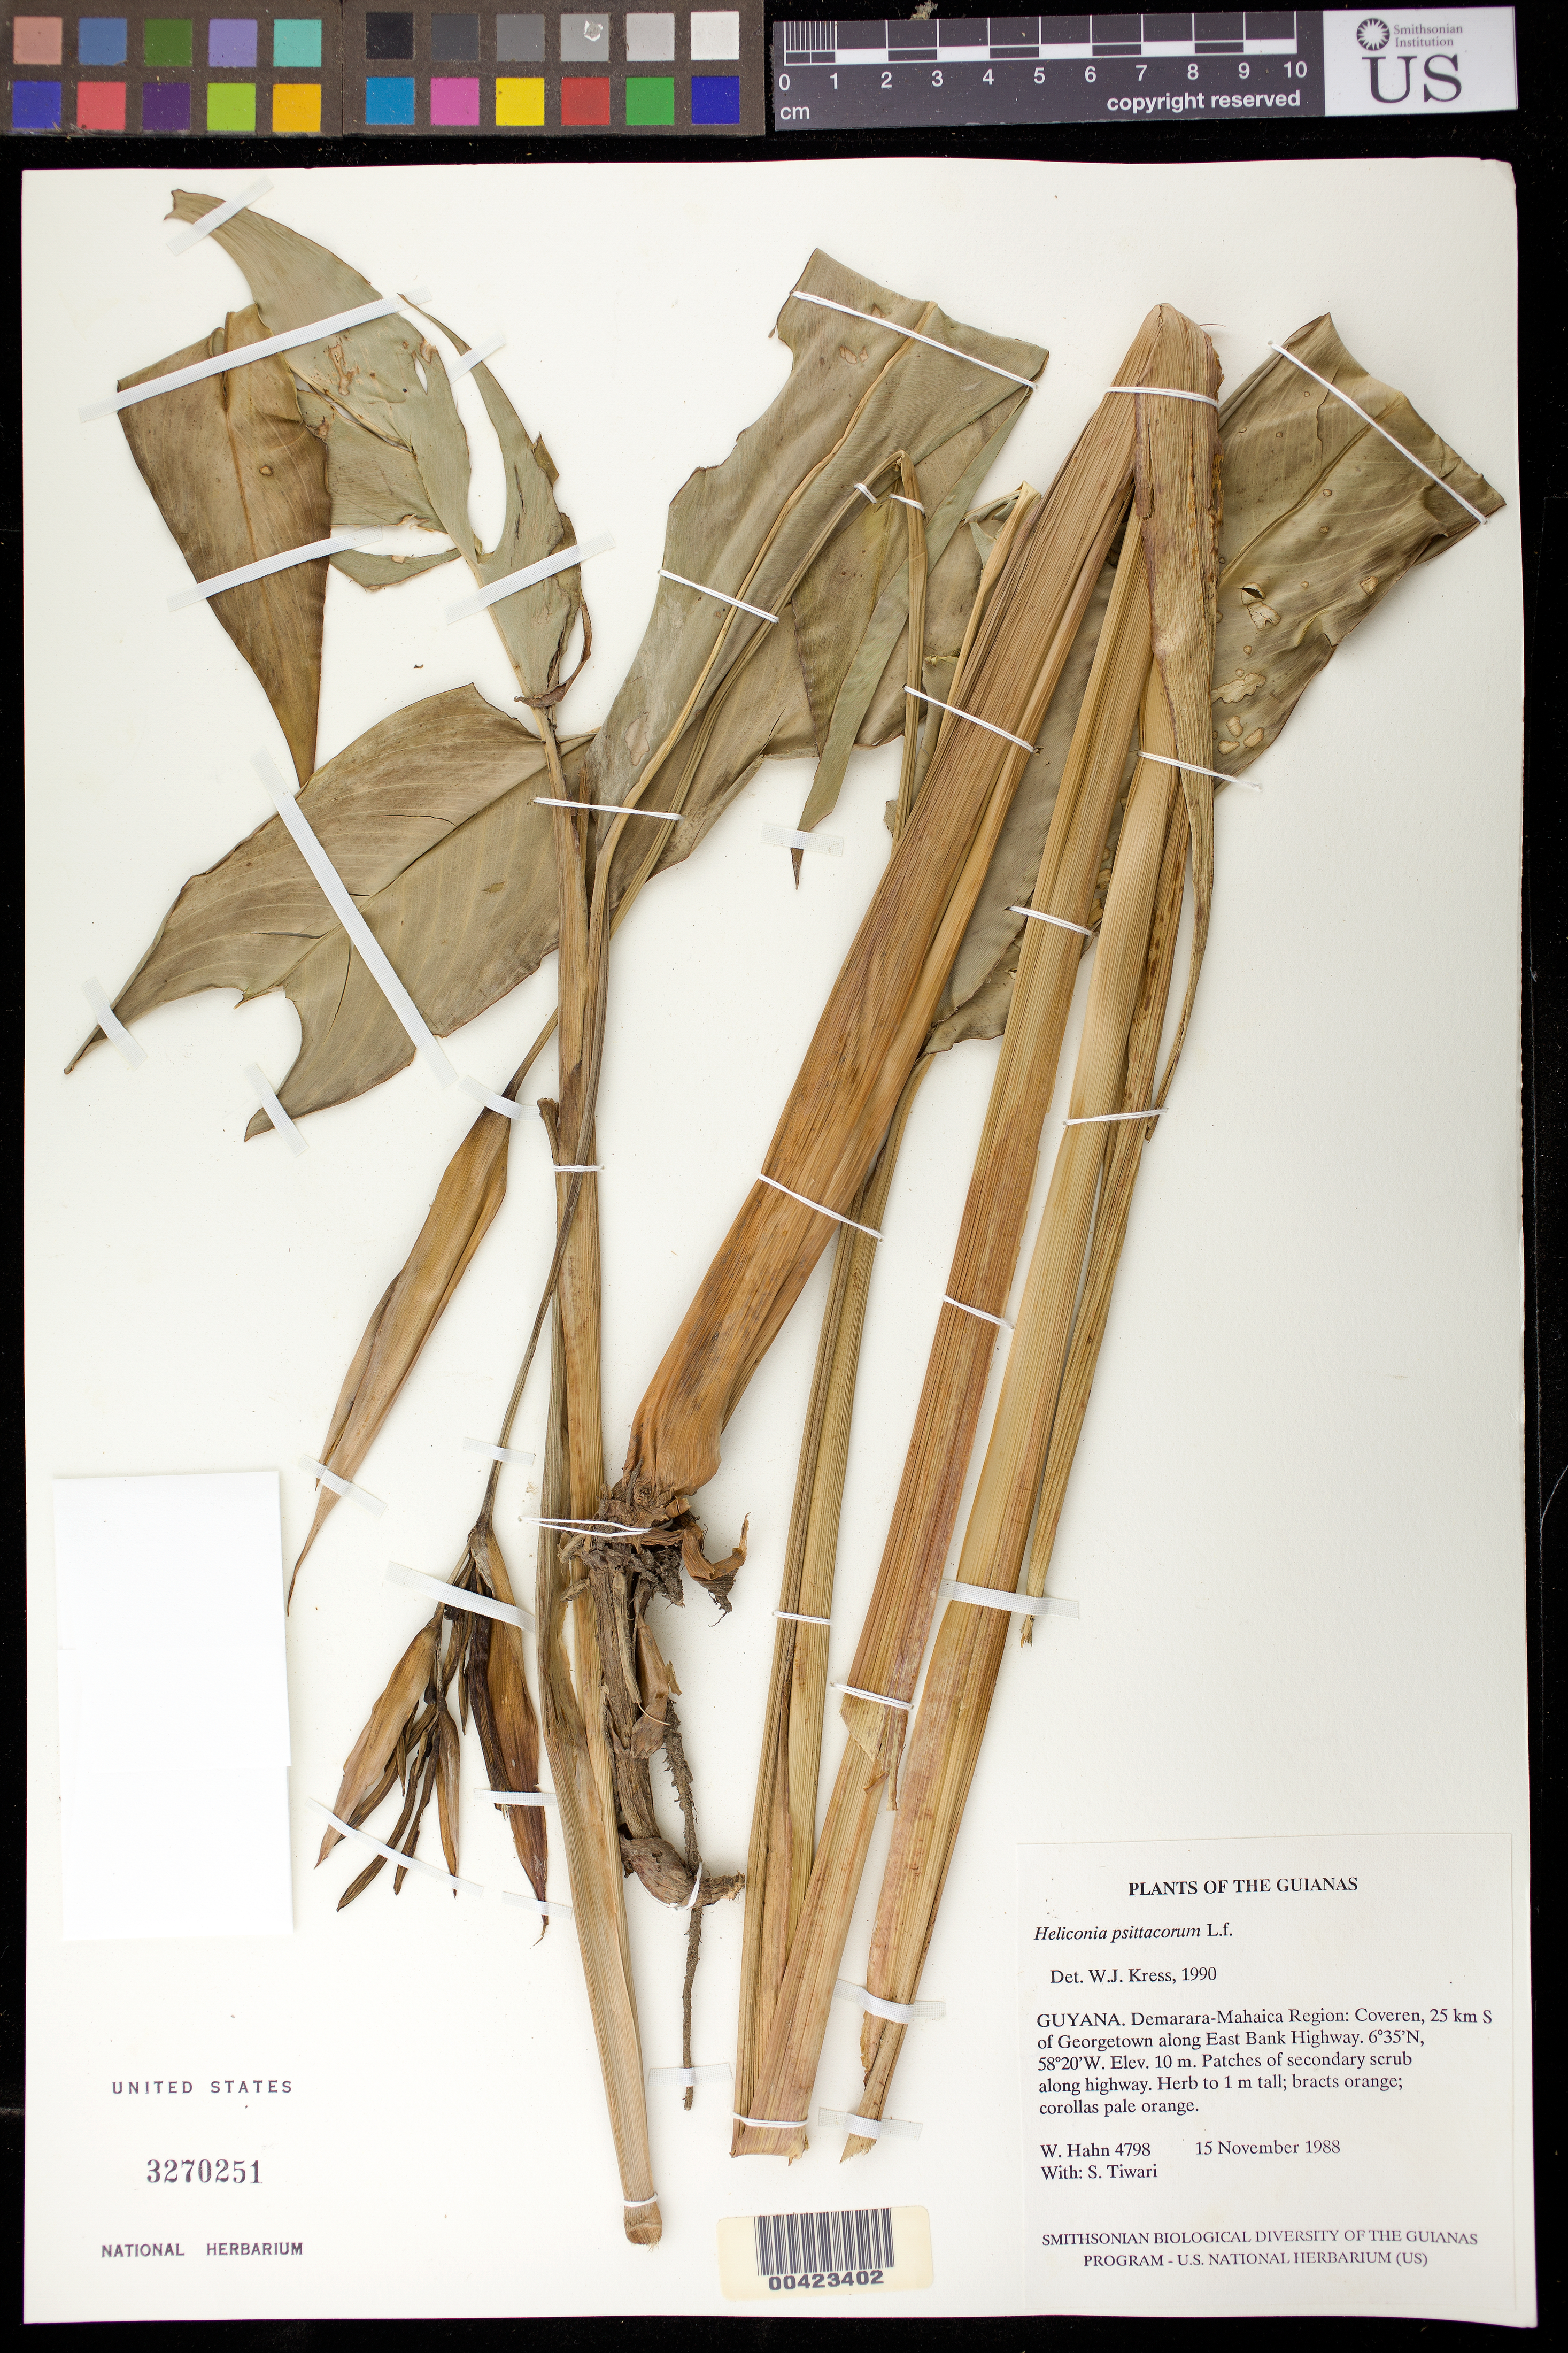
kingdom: Plantae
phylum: Tracheophyta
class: Liliopsida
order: Zingiberales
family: Heliconiaceae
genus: Heliconia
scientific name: Heliconia psittacorum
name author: L. f.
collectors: W. Hahn & S. Tiwari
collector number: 4798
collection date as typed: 15 Nov 1988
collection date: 1988-11-15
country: Guyana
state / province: Demerara-Mahaica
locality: Coveren, s of georgetown. [coveren = coverden?]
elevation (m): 10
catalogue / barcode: US 3270251